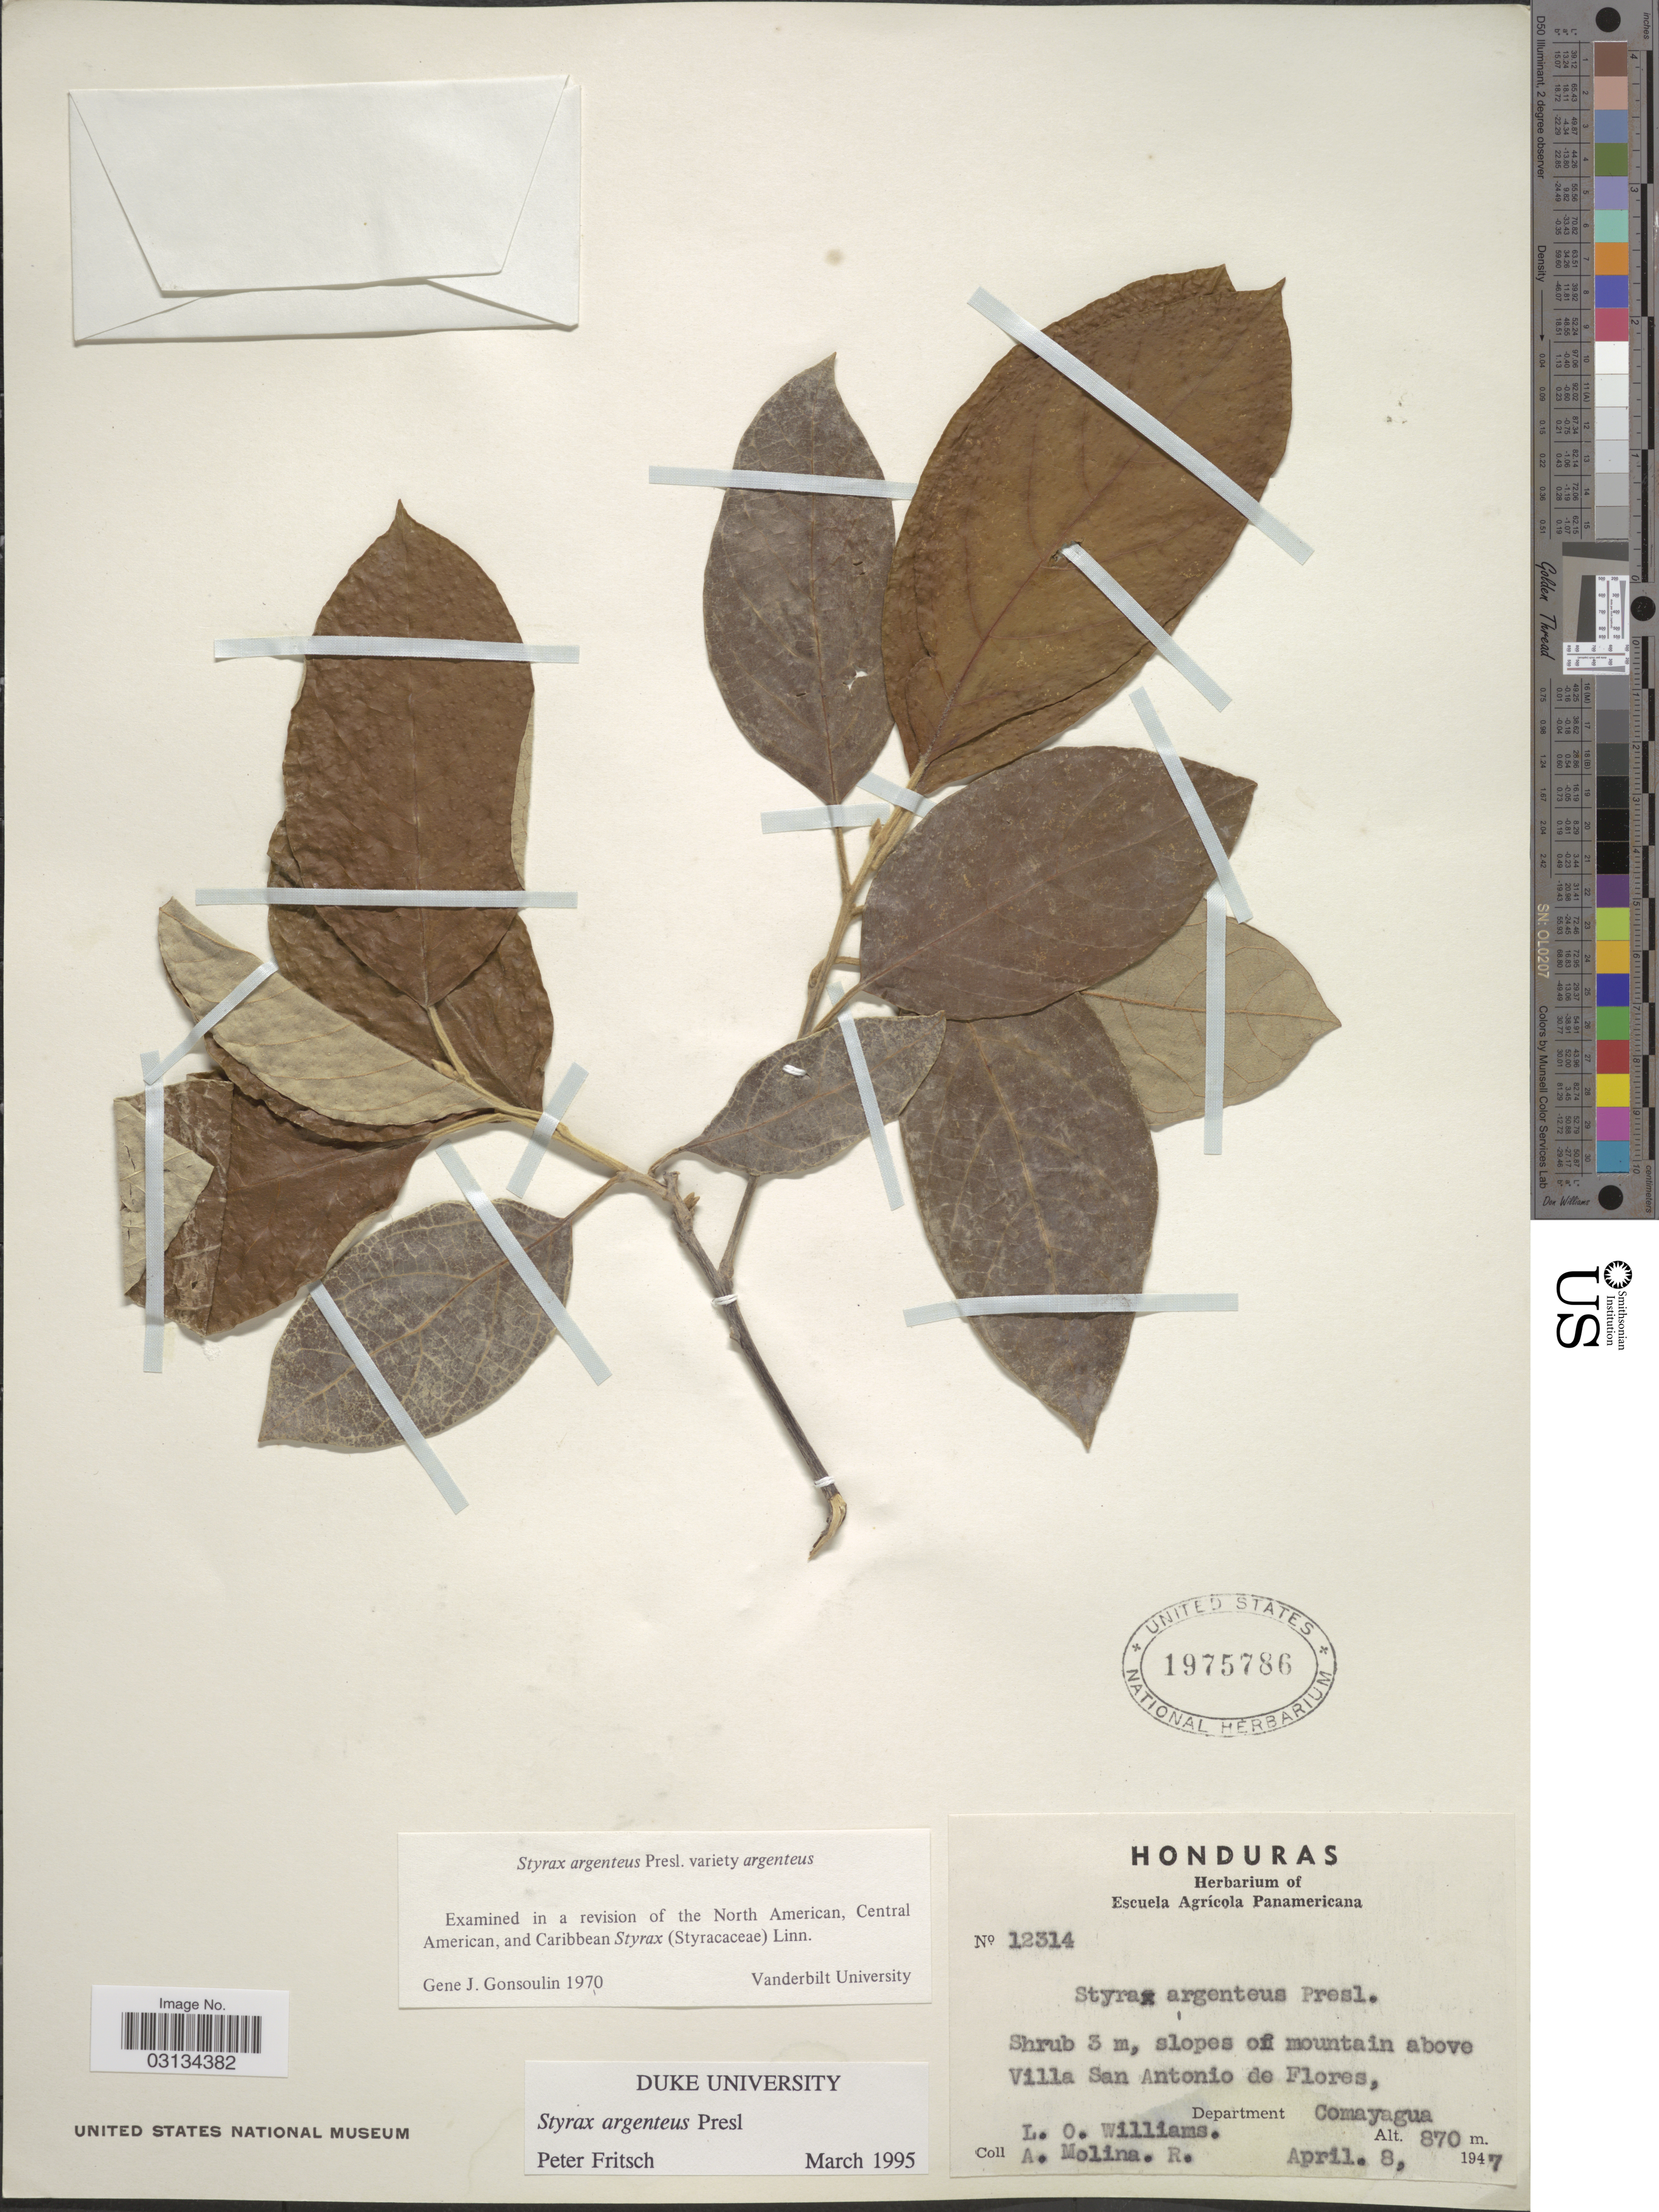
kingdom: Plantae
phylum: Tracheophyta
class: Magnoliopsida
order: Ericales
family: Styracaceae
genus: Styrax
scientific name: Styrax argenteus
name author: C. Presl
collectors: L. O. Williams & A. Molina R.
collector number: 12314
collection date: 1947-04-08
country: Honduras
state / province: Comayagua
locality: Slopes off mountain above Villa San Antonio de Flores, Department Comayagua.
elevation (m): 870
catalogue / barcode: US 1975786